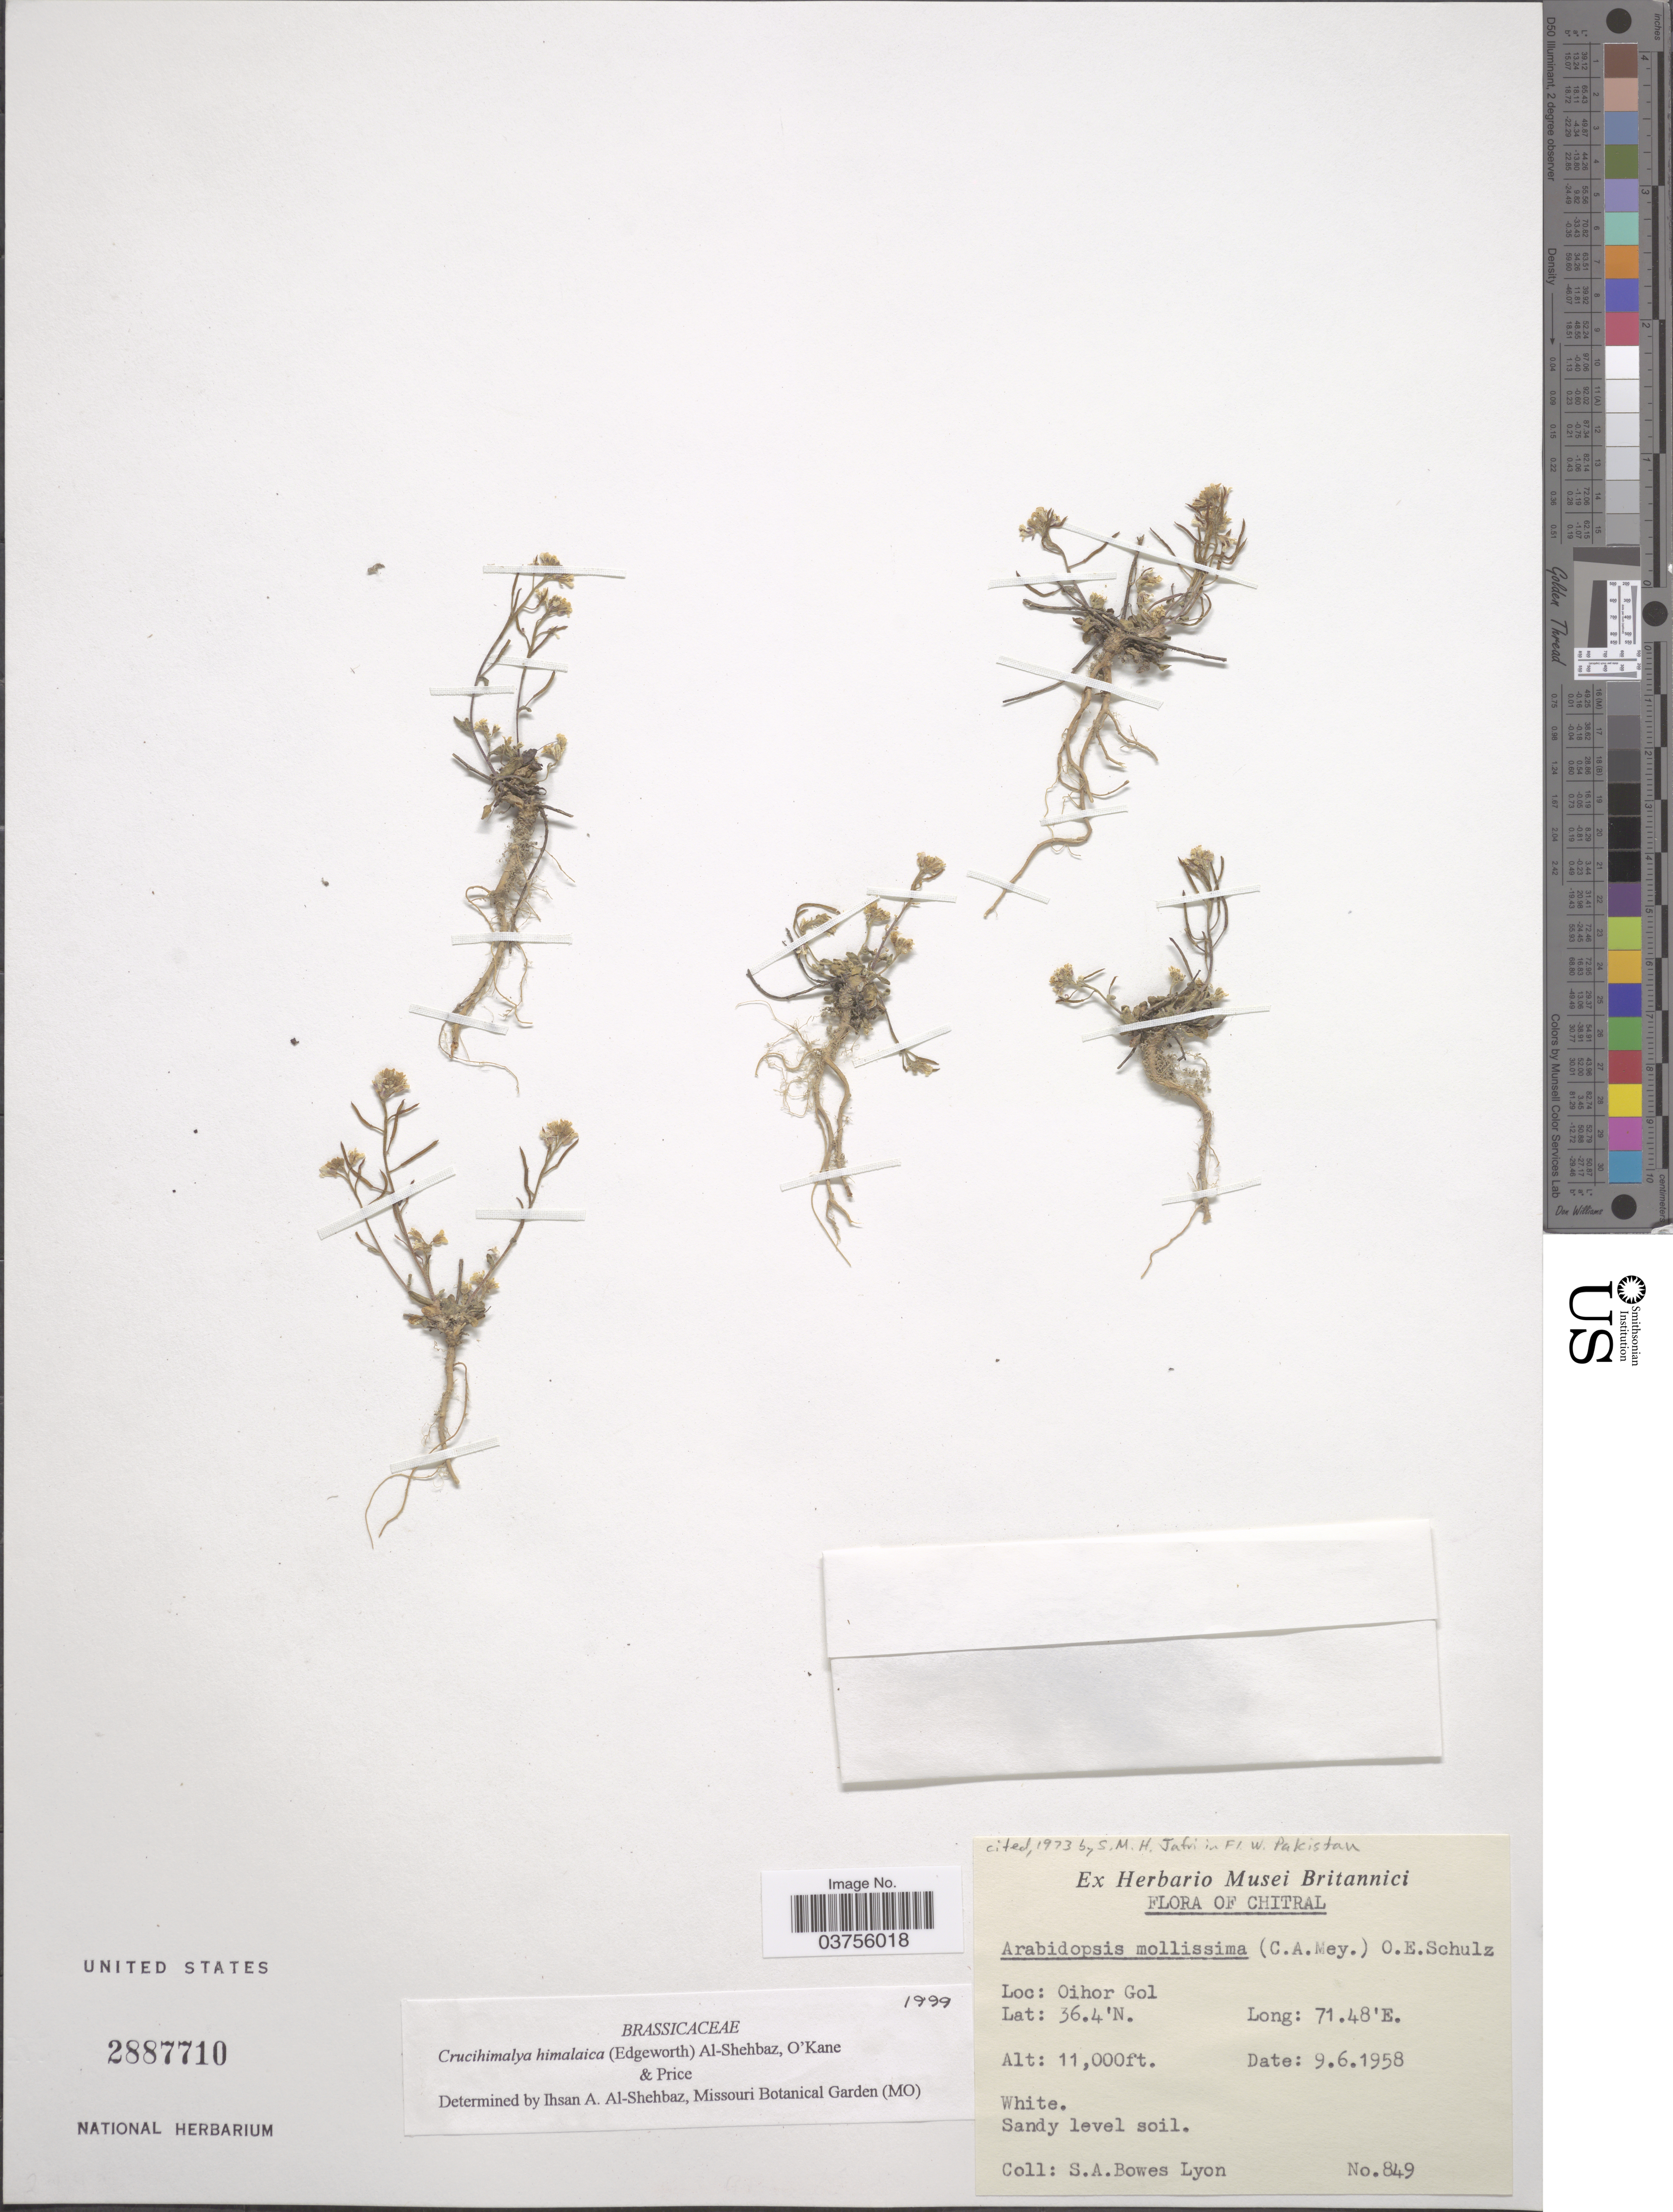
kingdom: Plantae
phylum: Tracheophyta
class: Magnoliopsida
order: Brassicales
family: Brassicaceae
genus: Crucihimalaya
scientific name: Crucihimalaya himalaica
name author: (Edgew.) Al-Shehbaz et al.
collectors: S. Bowes Lyon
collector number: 849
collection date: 1958-06-09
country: Pakistan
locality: Chitral. Oihor Gol.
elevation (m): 3353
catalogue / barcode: US 2887710